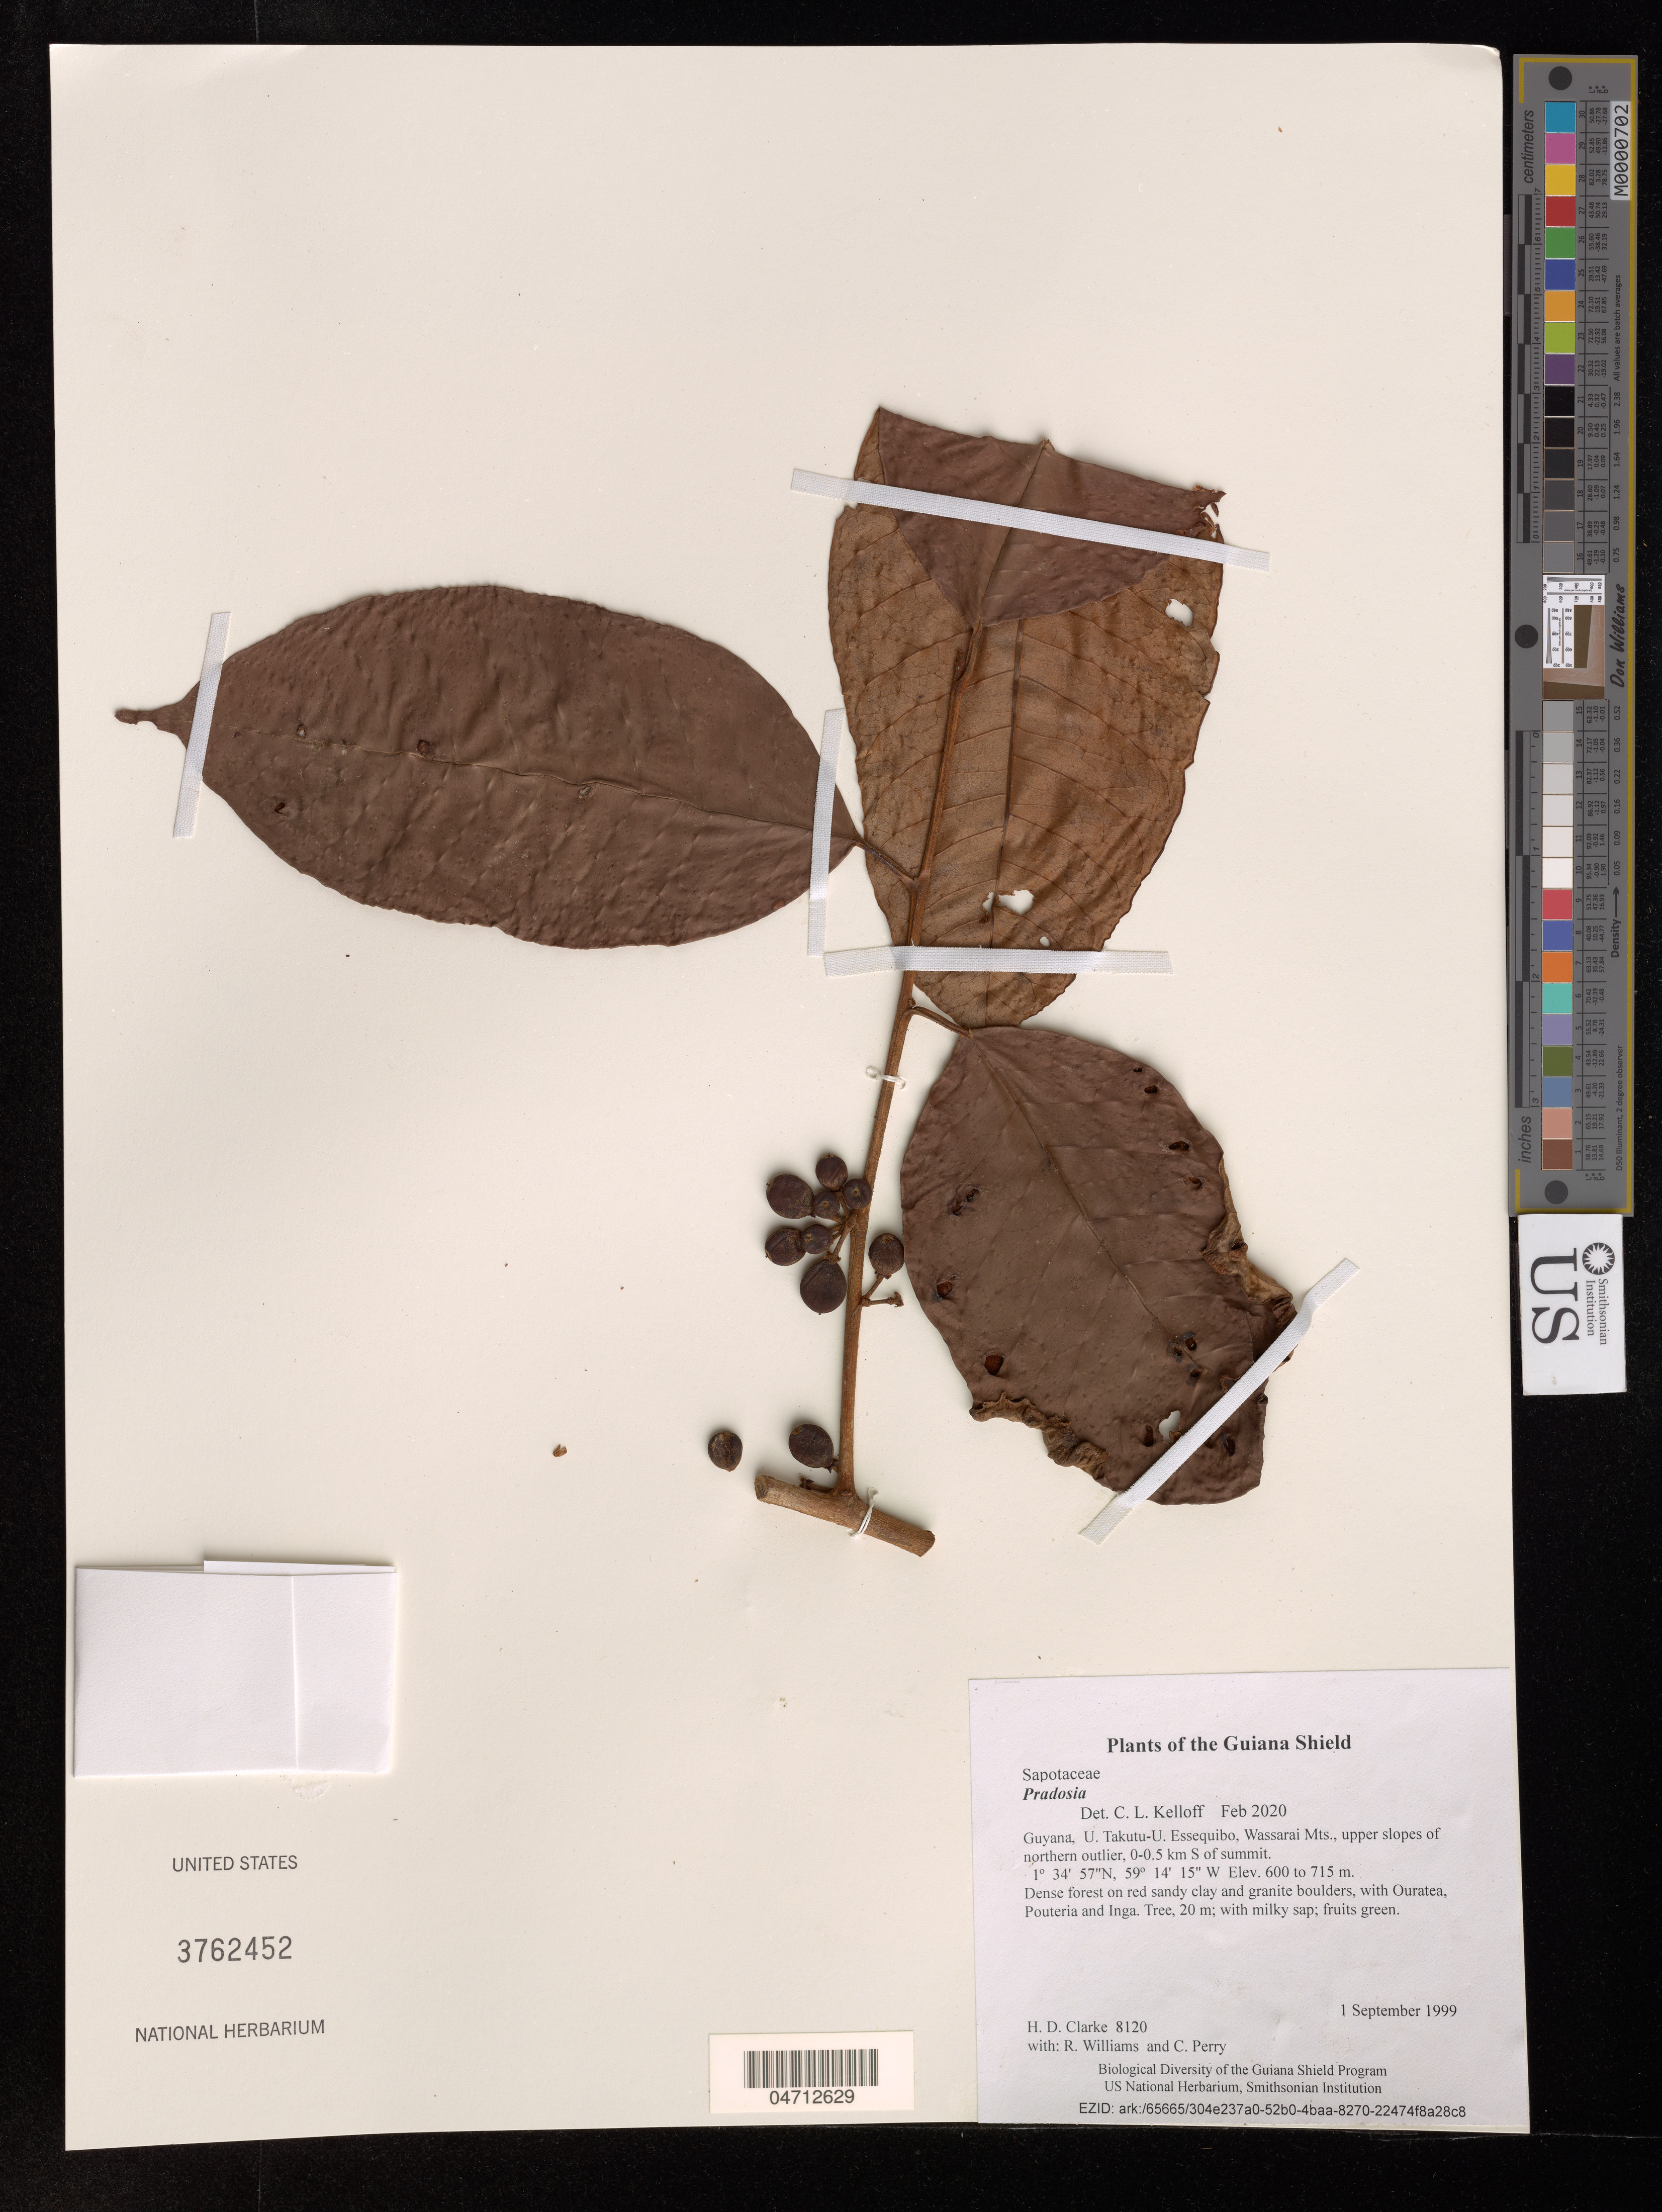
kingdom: Plantae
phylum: Tracheophyta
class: Magnoliopsida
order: Ericales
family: Sapotaceae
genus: Pradosia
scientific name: Pradosia sp.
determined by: Kelloff, C. L.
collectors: H. D. Clarke, R. Williams & C. Perry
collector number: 8120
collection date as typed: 1 September 1999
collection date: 1999-09-01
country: Guyana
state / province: U. Takutu-U. Essequibo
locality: Wassarai Mts., upper slopes of northern outlier, 0-0.5 km S of summit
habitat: Dense forest on red sandy clay and granite boulders, with Ouratea, Pouteria and Inga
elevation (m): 600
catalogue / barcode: US 3762452